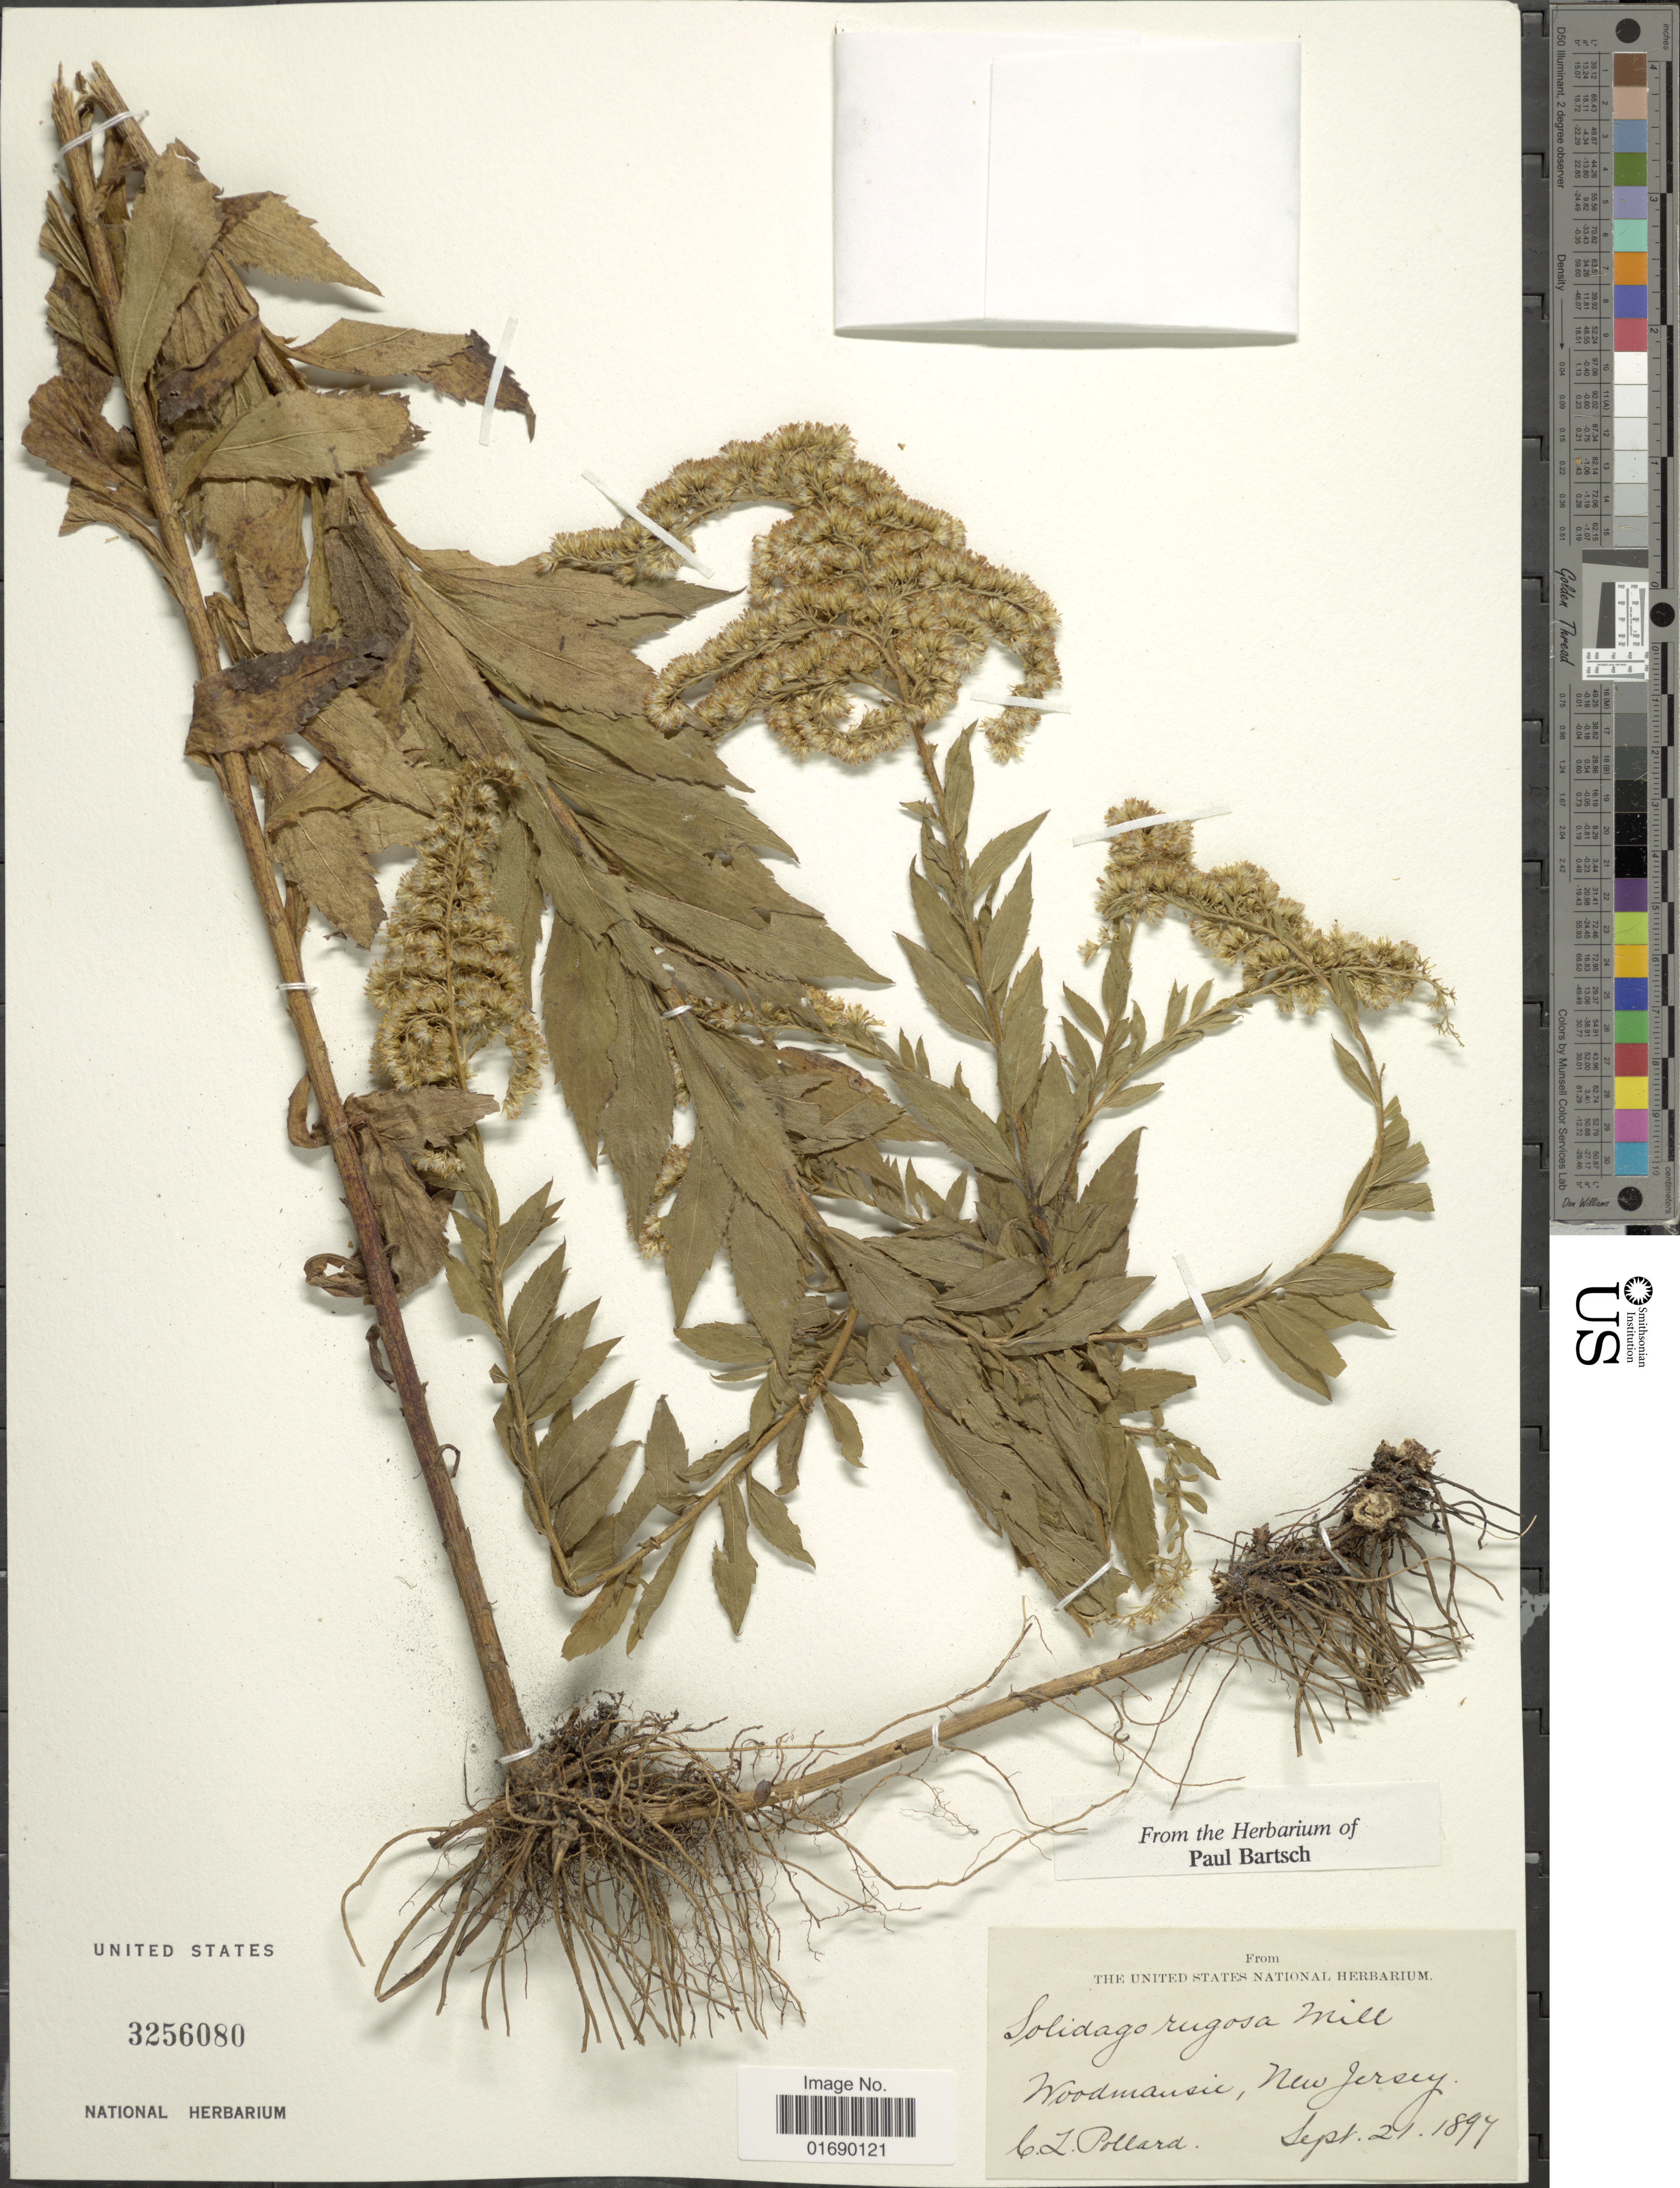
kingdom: Plantae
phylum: Tracheophyta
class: Magnoliopsida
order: Asterales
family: Asteraceae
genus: Solidago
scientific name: Solidago rugosa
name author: Mill.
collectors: C. L. Pollard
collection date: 1897-09-21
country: United States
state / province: New Jersey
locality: Woodmansie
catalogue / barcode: US 3256080